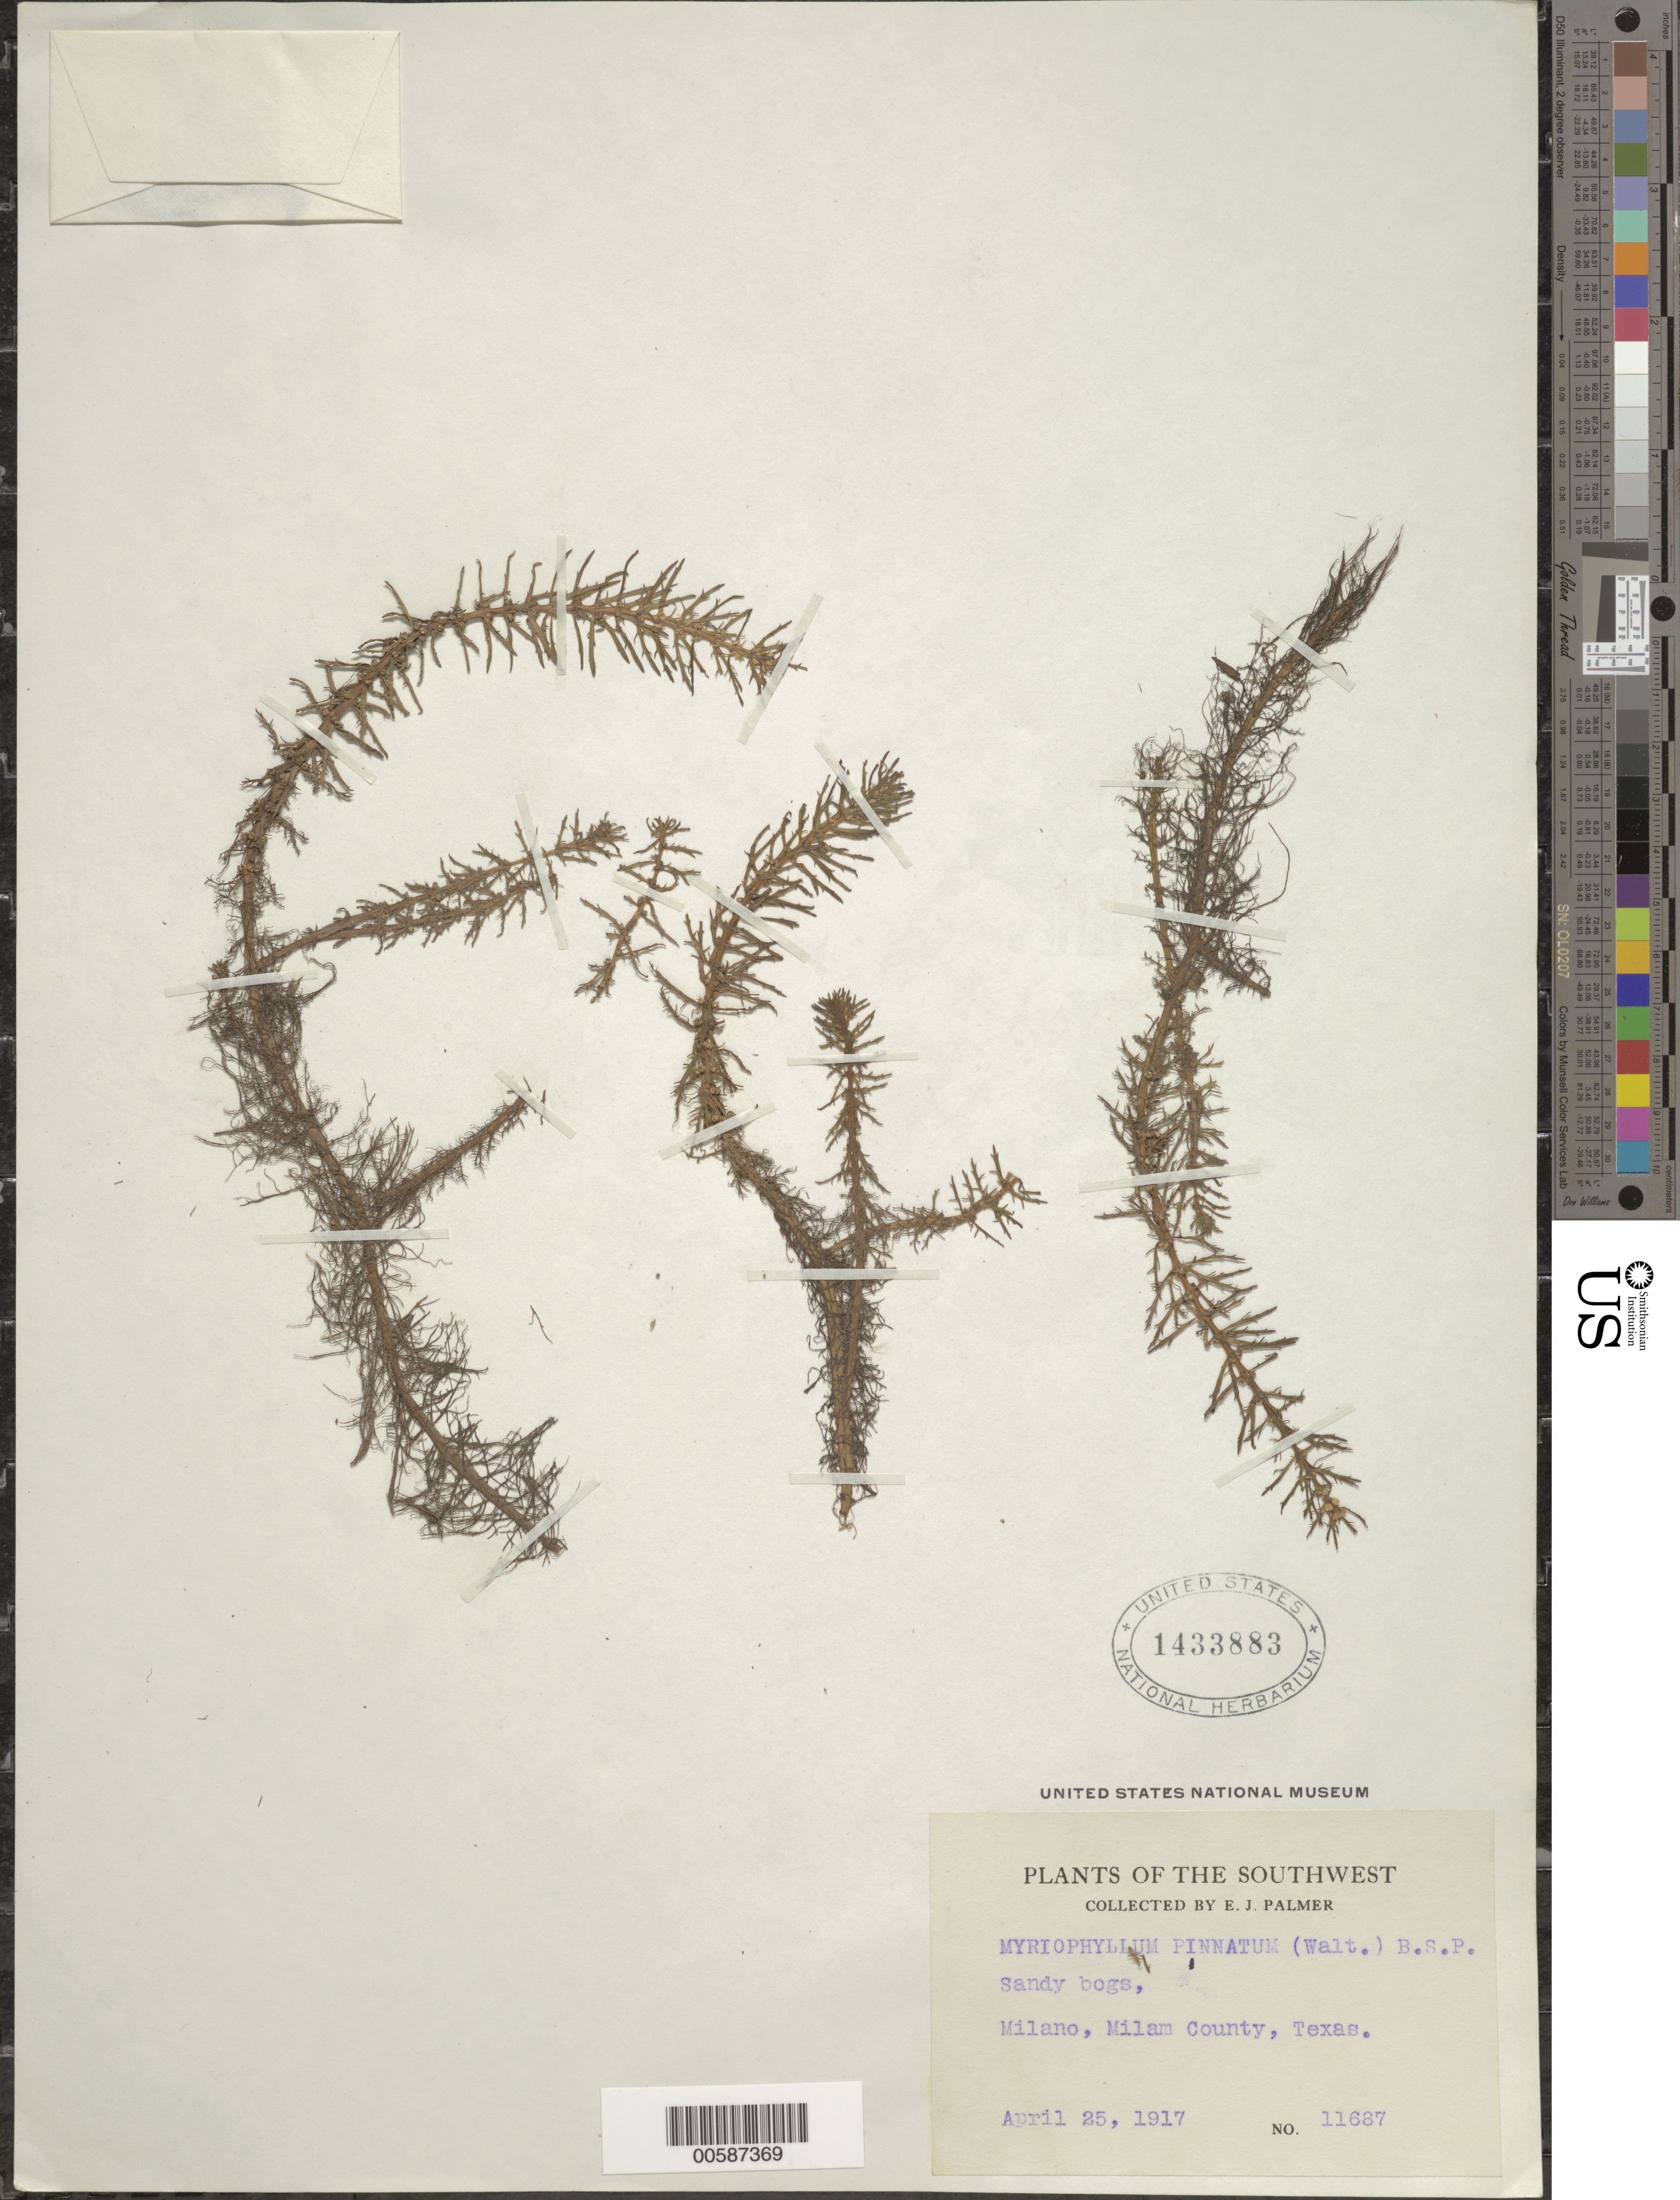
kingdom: Plantae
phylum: Tracheophyta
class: Magnoliopsida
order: Saxifragales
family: Haloragaceae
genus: Myriophyllum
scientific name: Myriophyllum pinnatum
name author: (Walter) Britton, Stearns & Poggenb.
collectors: E. J. Palmer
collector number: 11687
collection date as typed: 25 Apr 1917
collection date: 1917-04-25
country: United States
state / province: Texas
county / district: Milam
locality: Milano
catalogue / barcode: US 1433883